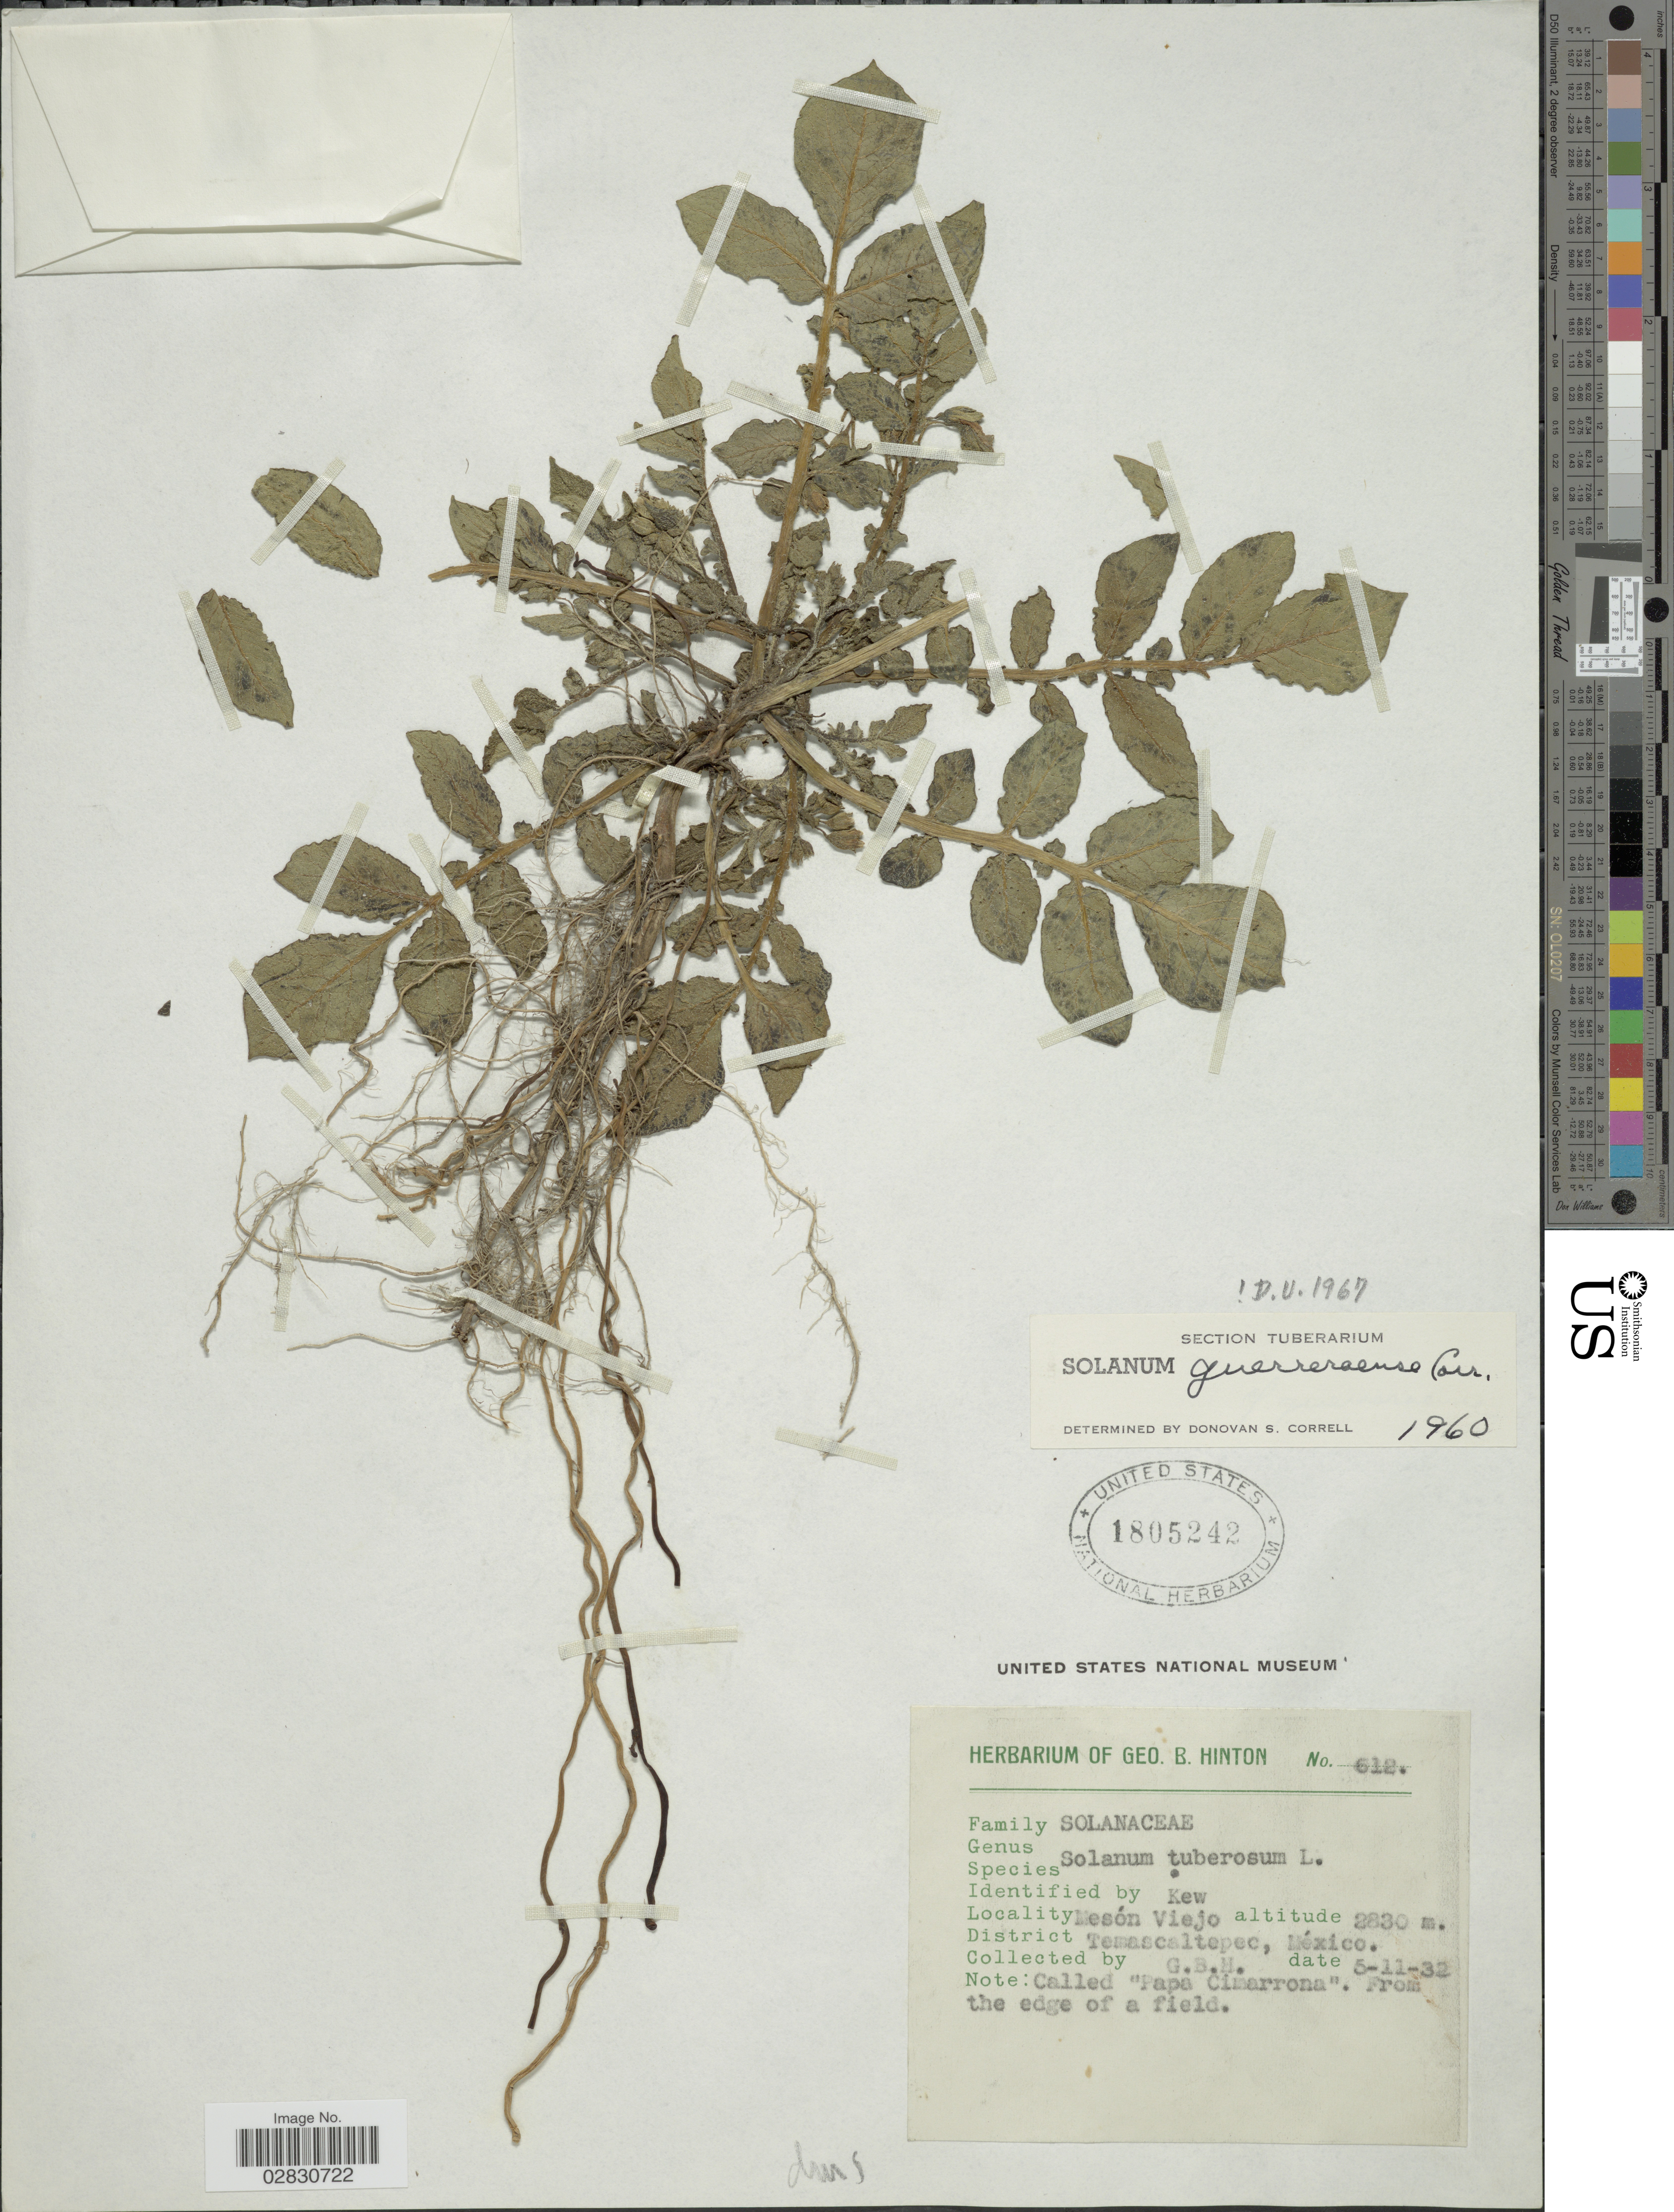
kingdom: Plantae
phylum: Tracheophyta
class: Magnoliopsida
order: Solanales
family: Solanaceae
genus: Solanum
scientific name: Solanum demissum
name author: Lindl.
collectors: G. B. Hinton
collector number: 612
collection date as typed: Transcribed d/m/y: 5/11/32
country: Mexico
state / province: México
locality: Mesón Viejo, District Temascaltepec, México.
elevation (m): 2830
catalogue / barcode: US 1805242